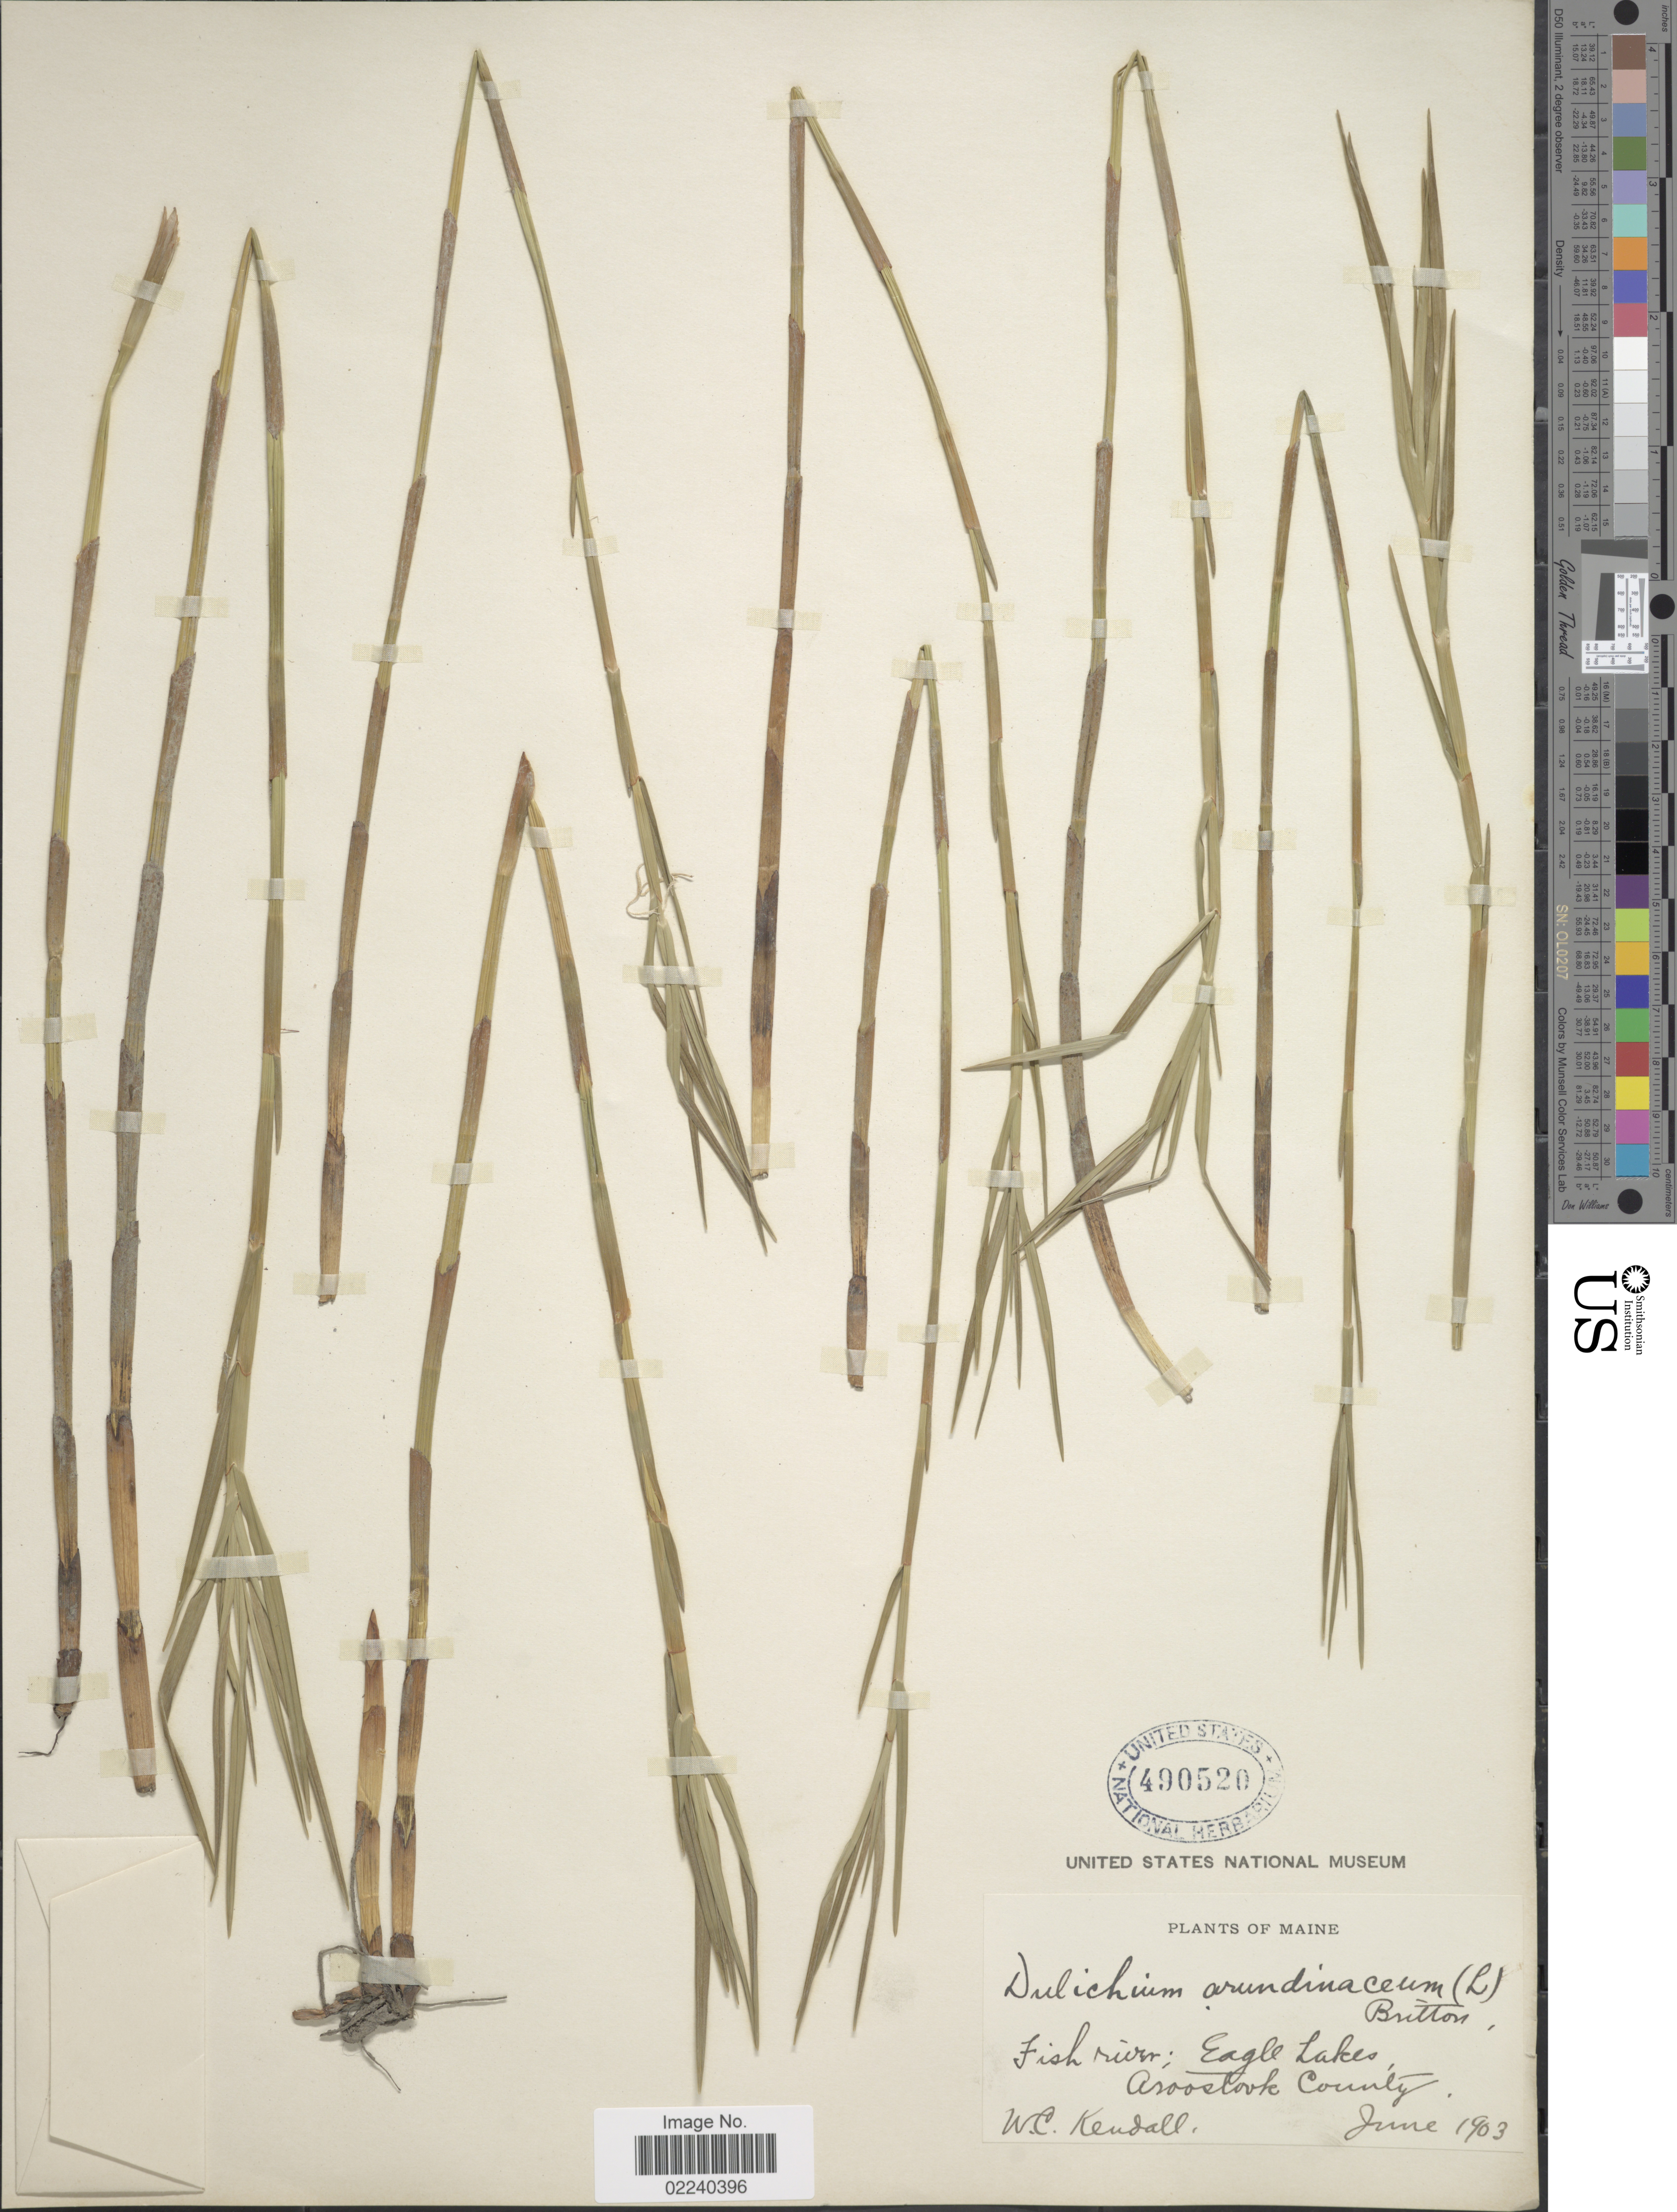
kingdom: Plantae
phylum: Tracheophyta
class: Liliopsida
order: Poales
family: Cyperaceae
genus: Dulichium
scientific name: Dulichium arundinaceum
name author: (L.) Britton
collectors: W. Kendall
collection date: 1903-06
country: United States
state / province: Maine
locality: Fish River: Eagle Lakes, Aroostook County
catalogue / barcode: US 490520